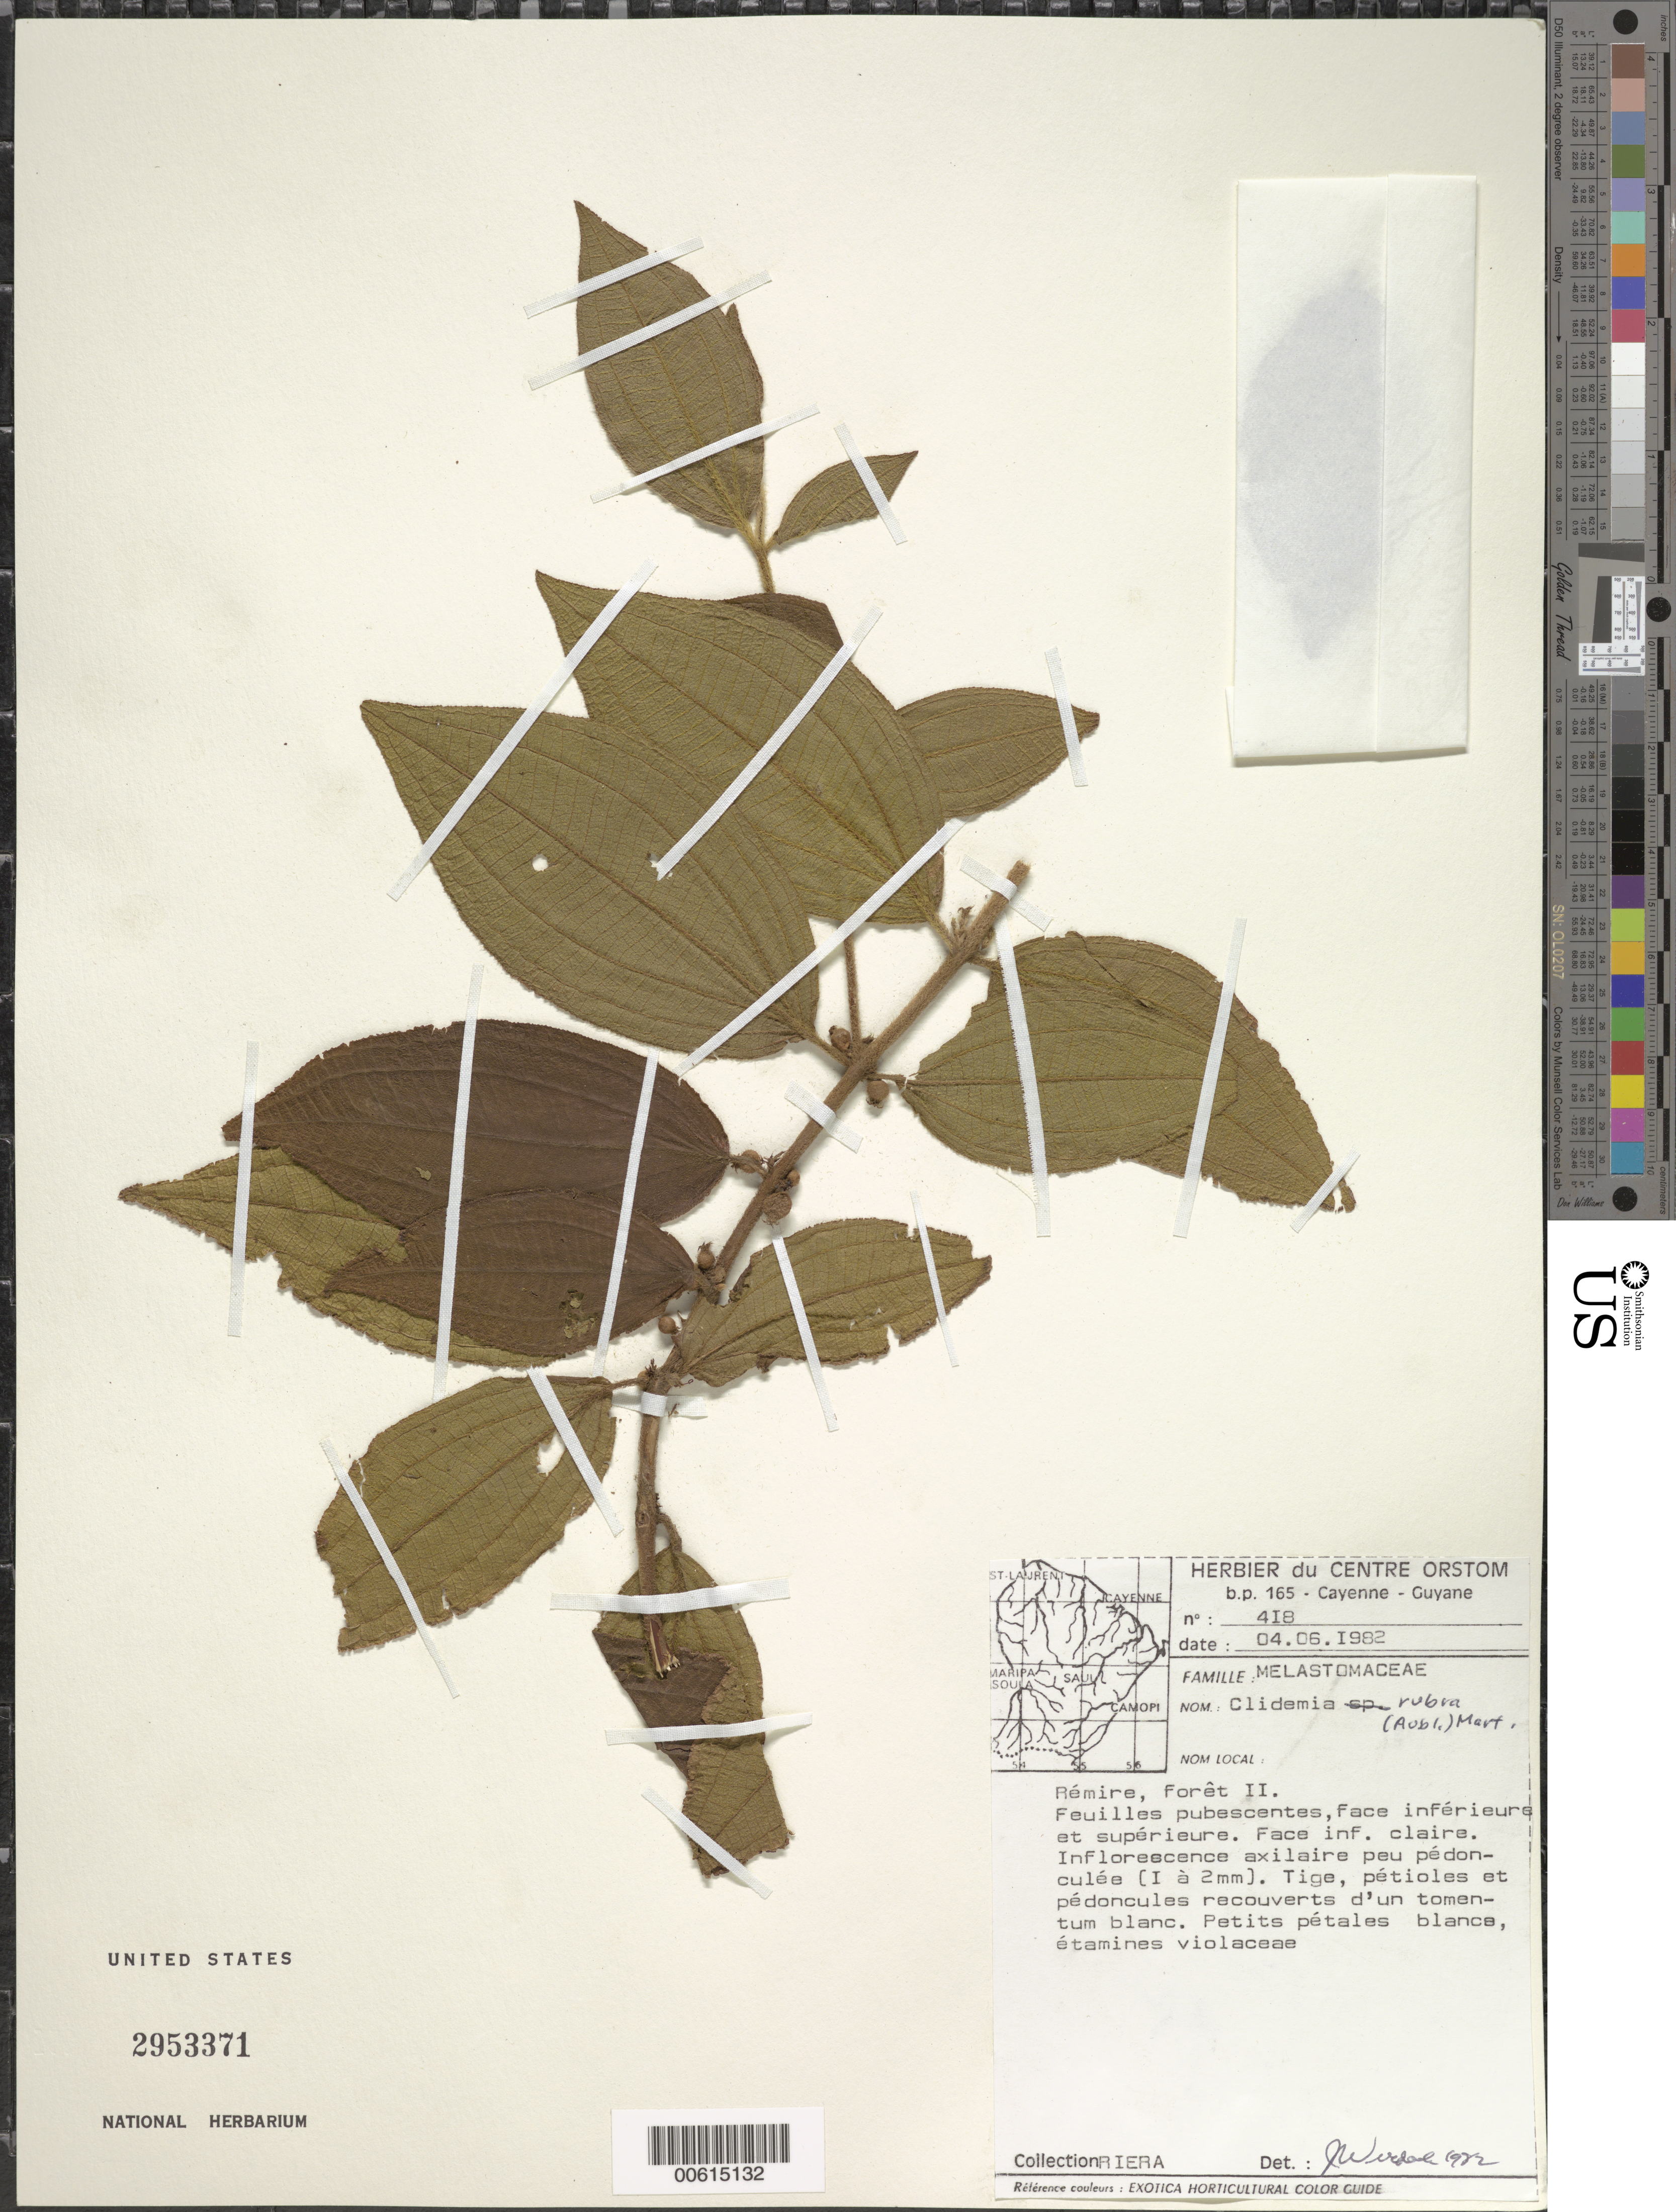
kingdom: Plantae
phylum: Tracheophyta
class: Magnoliopsida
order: Myrtales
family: Melastomataceae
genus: Clidemia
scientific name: Clidemia rubra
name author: (Aubl.) Mart.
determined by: Wurdack, John J., (US), US (UNITED STATES)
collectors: B. Riéra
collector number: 418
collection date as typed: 4-Jun-82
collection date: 1982-06-04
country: French Guiana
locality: Rémire, forest II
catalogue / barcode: US 2953371